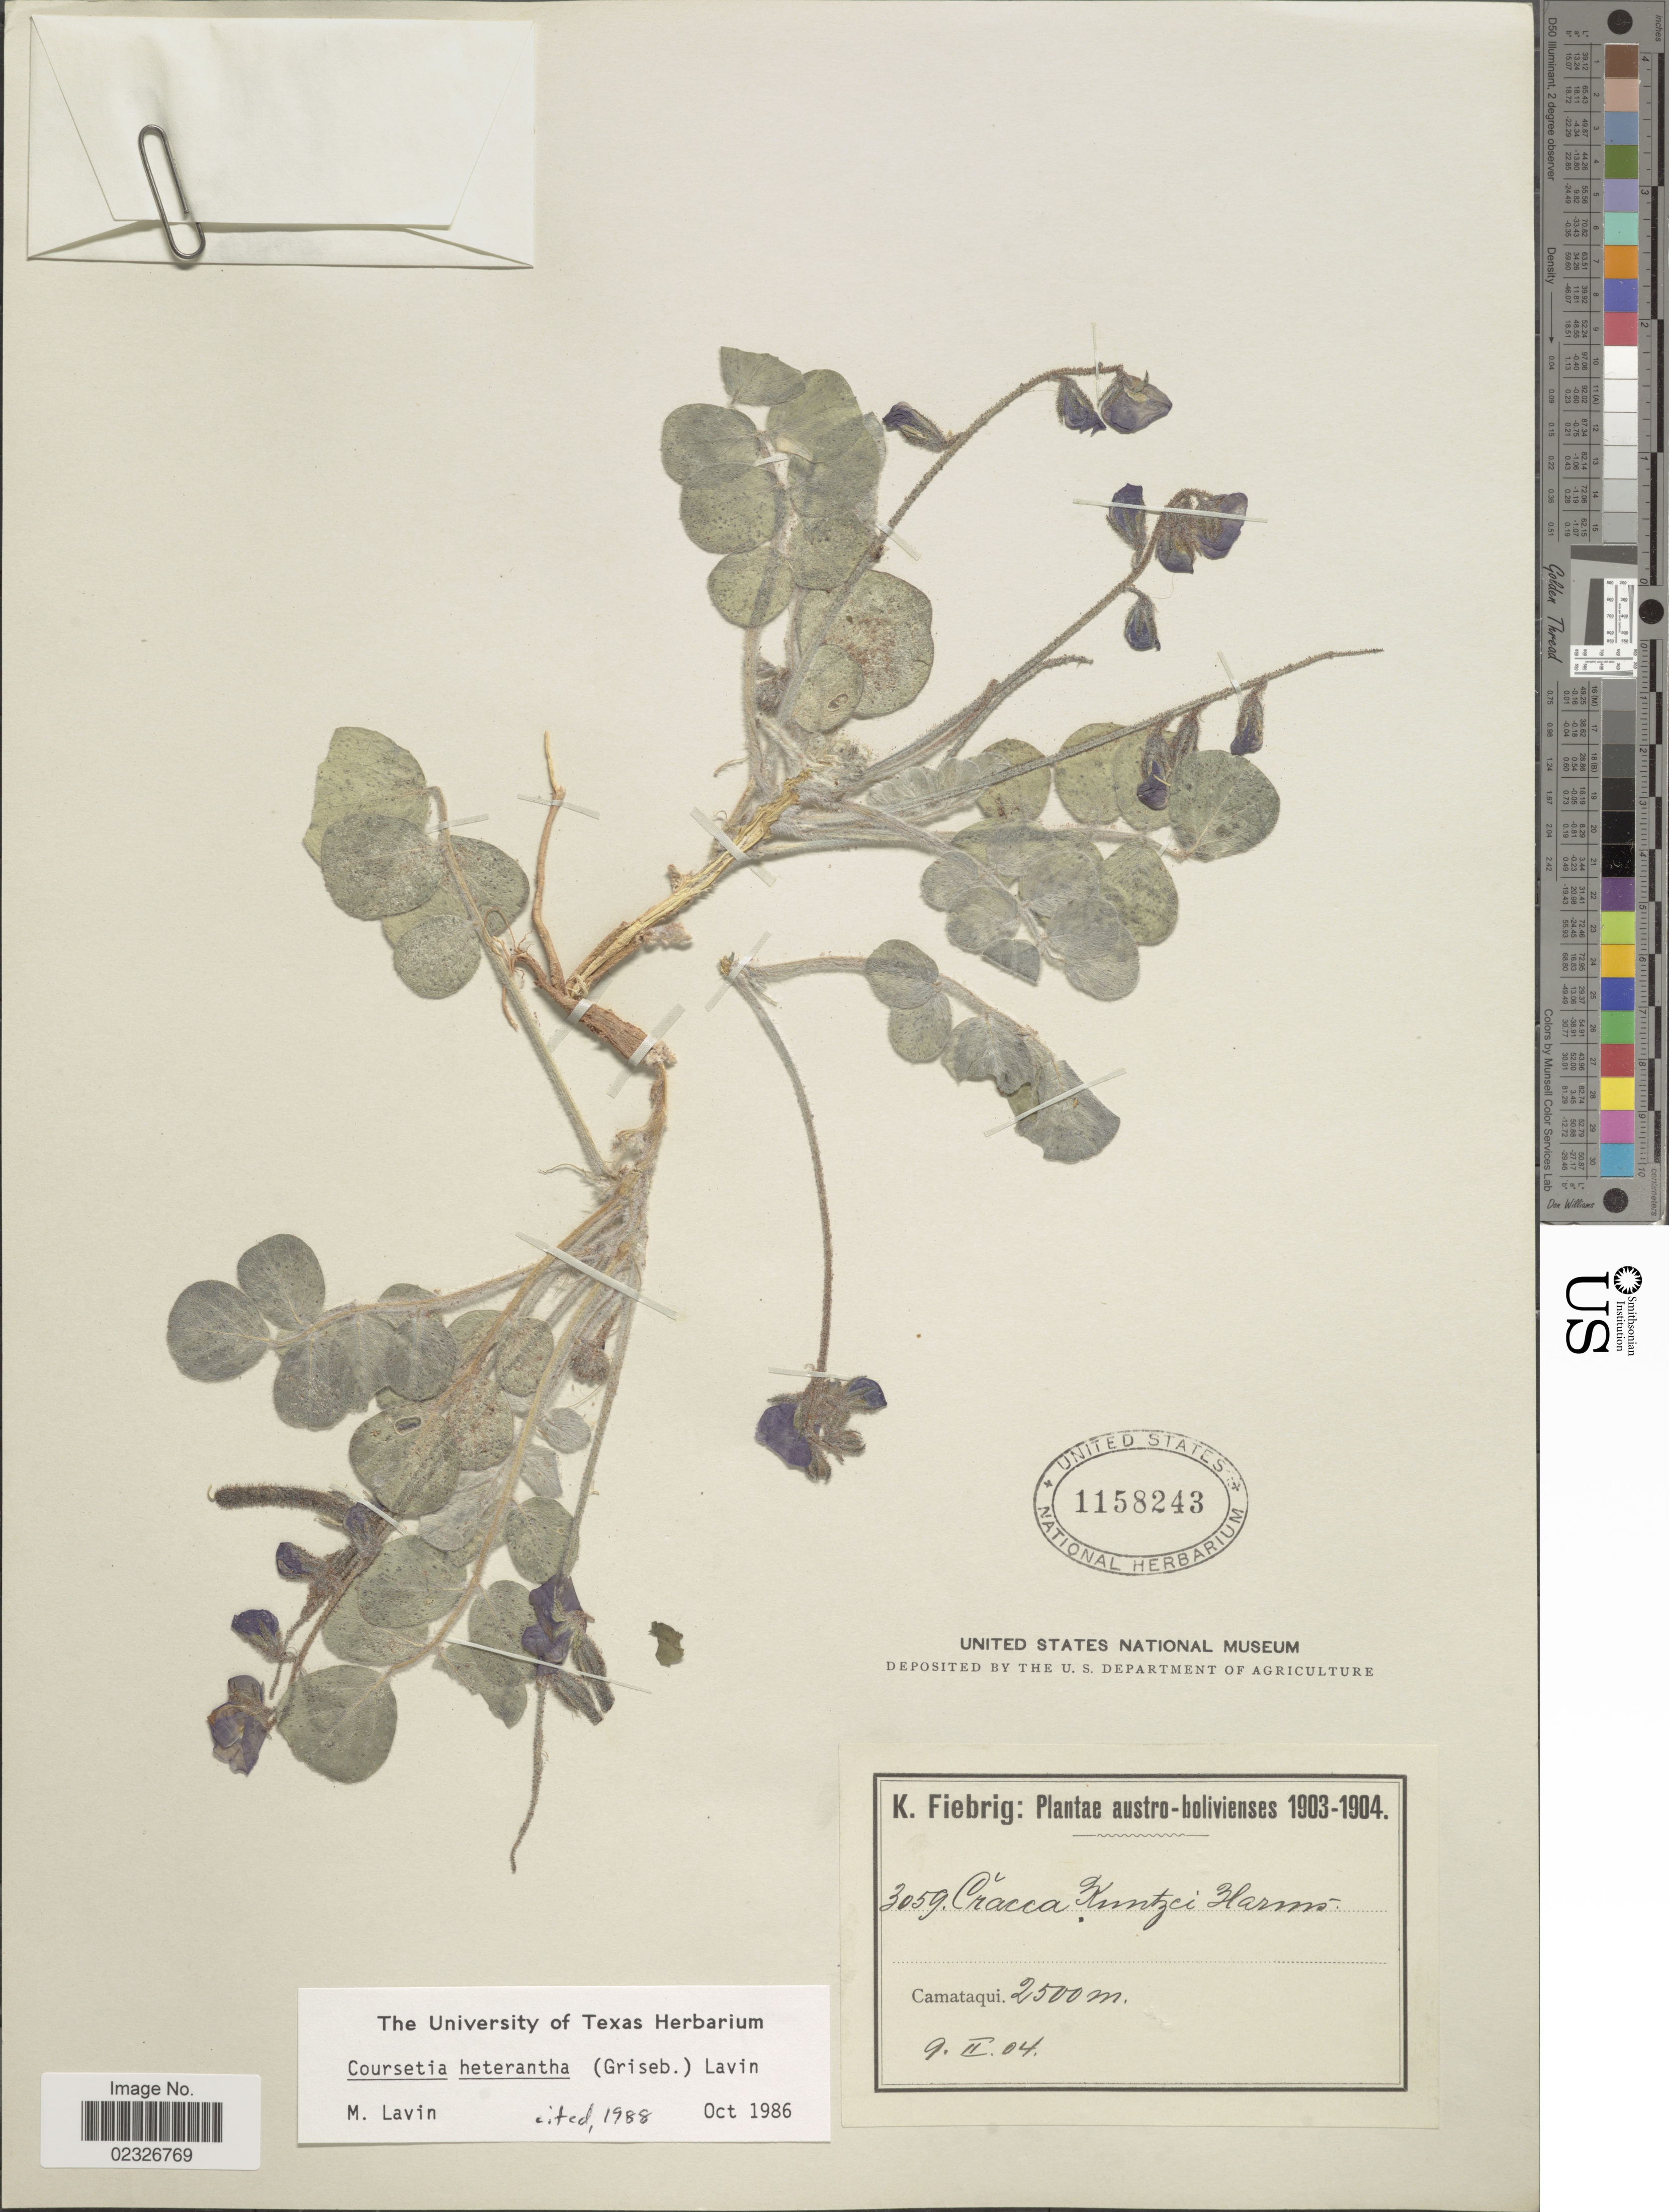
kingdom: Plantae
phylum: Tracheophyta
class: Magnoliopsida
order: Fabales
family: Fabaceae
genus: Coursetia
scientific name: Coursetia heterantha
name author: (Griseb.) Lavin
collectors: K. Fiebrig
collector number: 3059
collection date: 1904-02-09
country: Bolivia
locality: Camataqui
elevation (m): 2500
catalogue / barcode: US 1158243